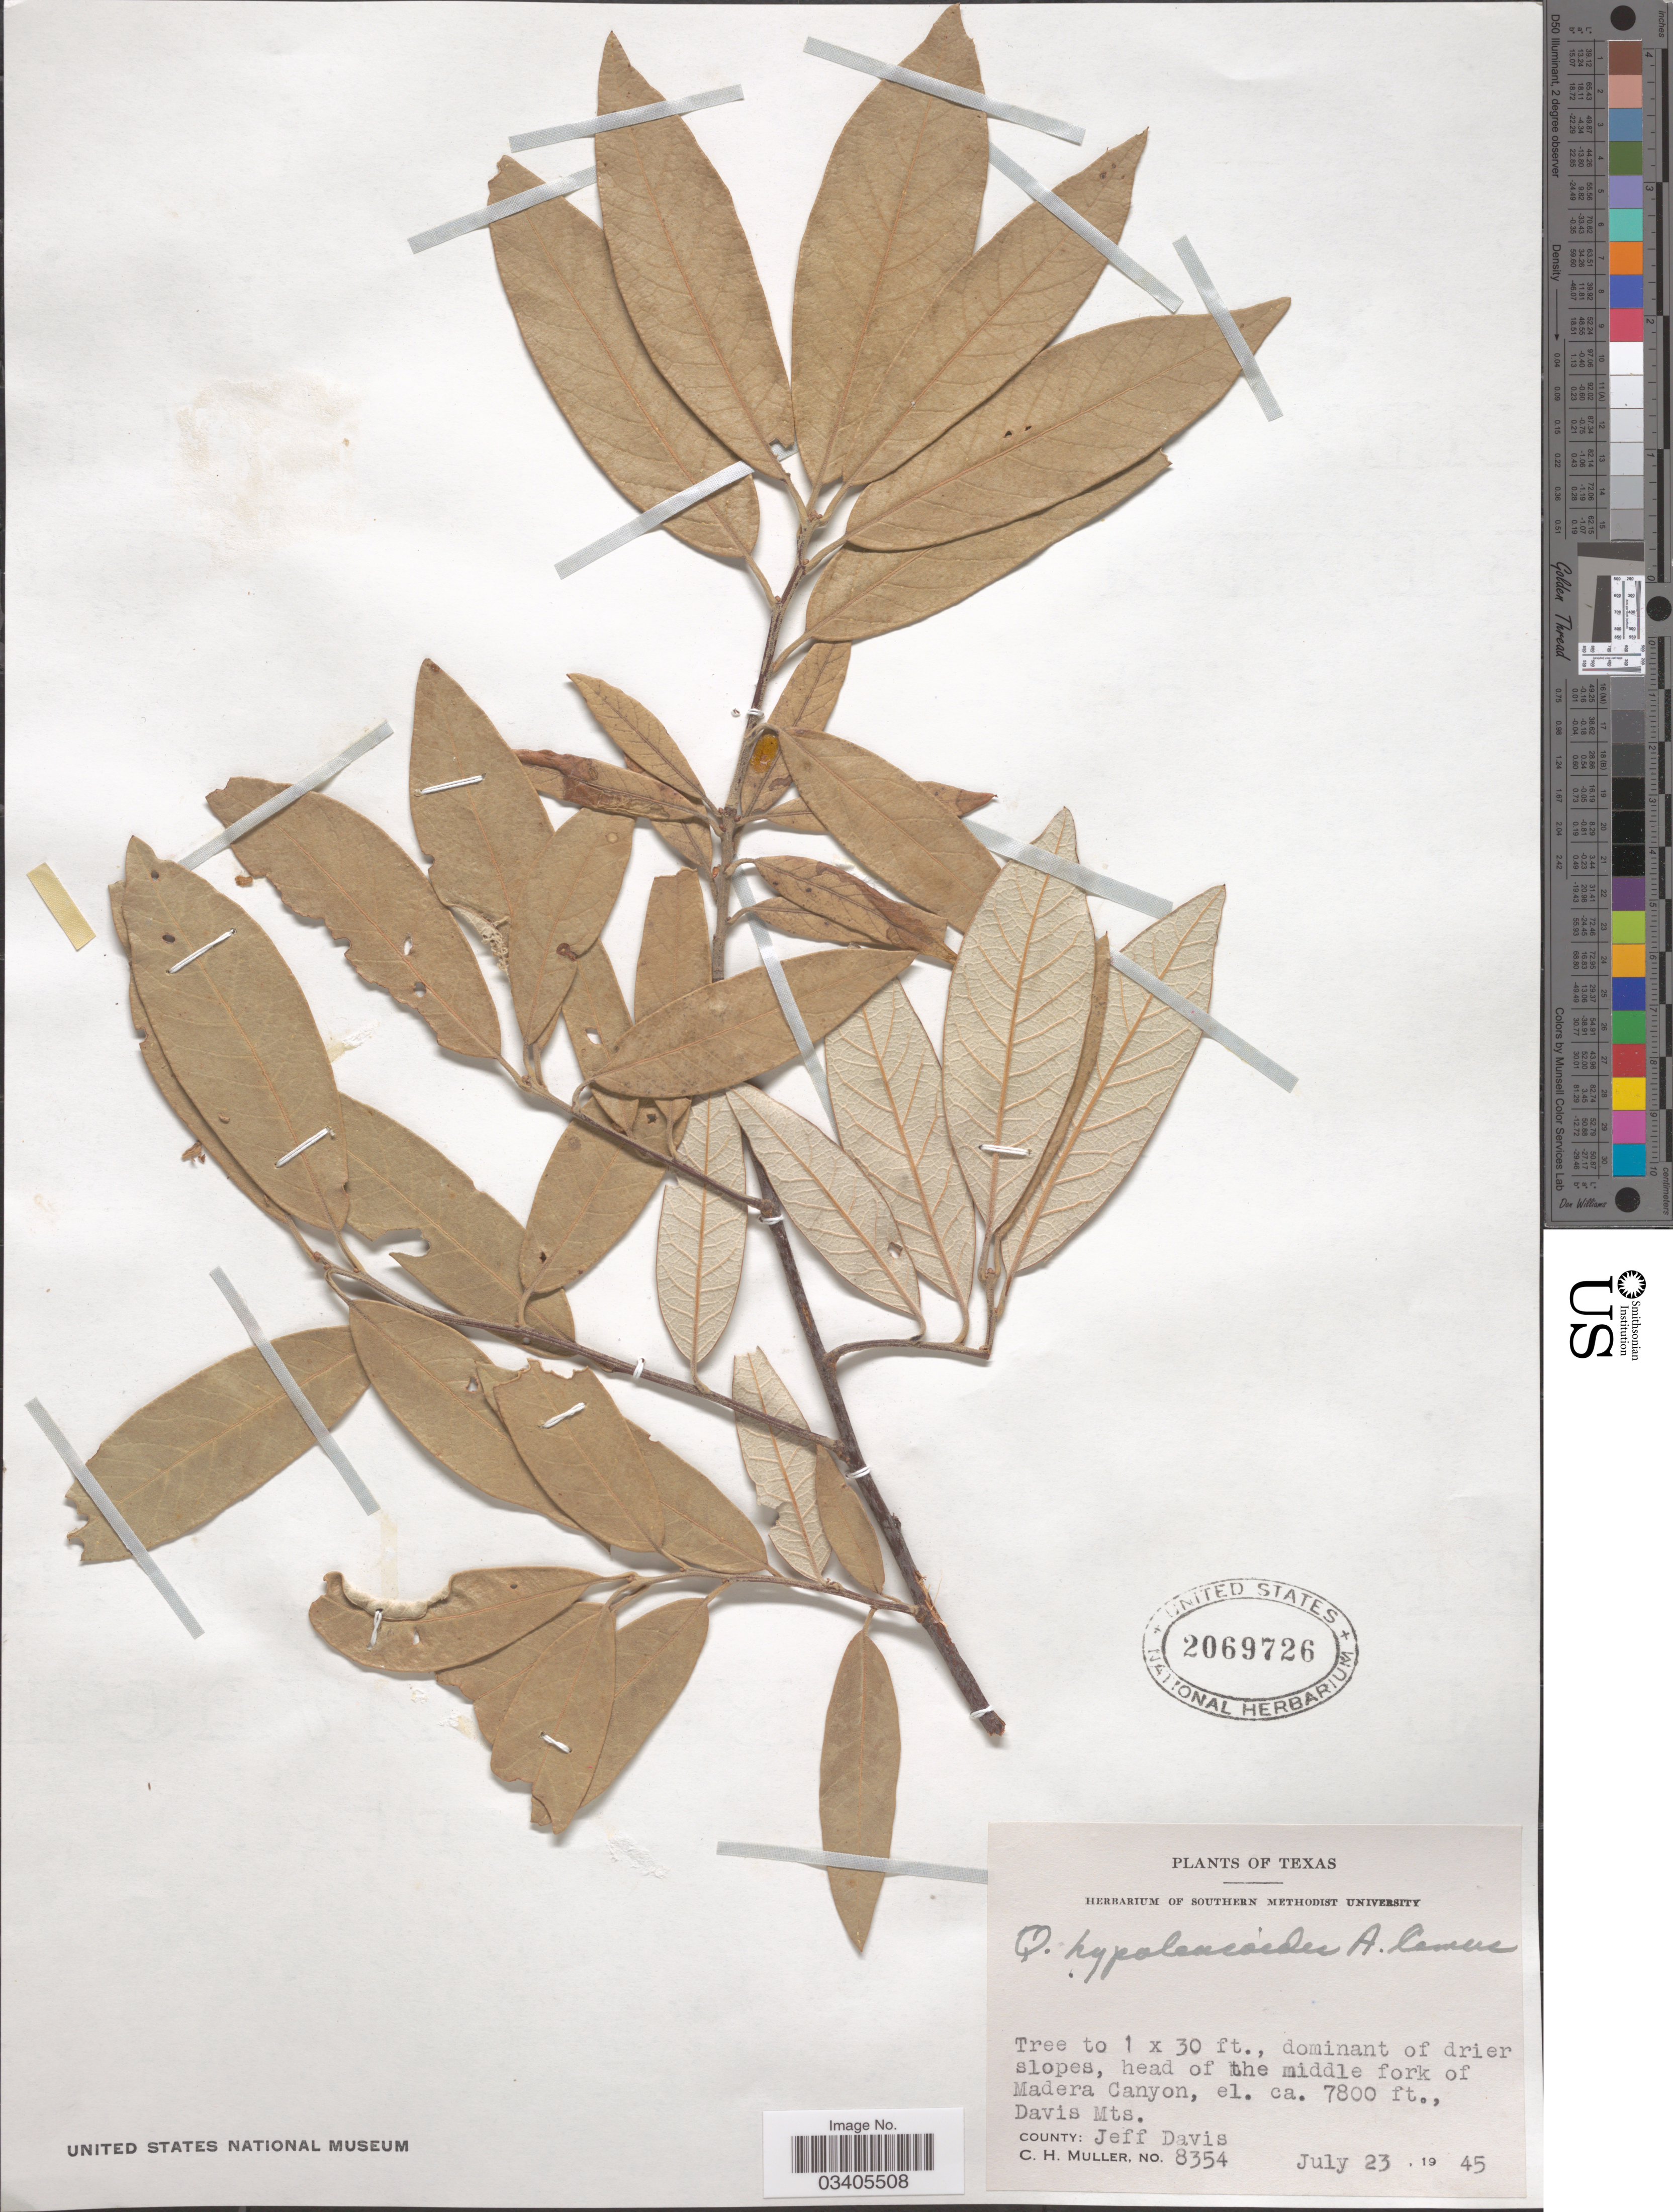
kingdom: Plantae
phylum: Tracheophyta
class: Magnoliopsida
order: Fagales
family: Fagaceae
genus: Quercus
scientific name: Quercus hypoleucoides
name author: A. Camus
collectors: C. H. Mueller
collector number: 8354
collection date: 1945-07-23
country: United States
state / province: Texas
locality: Head of the middle fork of Madera Canyon, Davis Mts. County: Jeff Davis.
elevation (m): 2377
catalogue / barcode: US 2069726